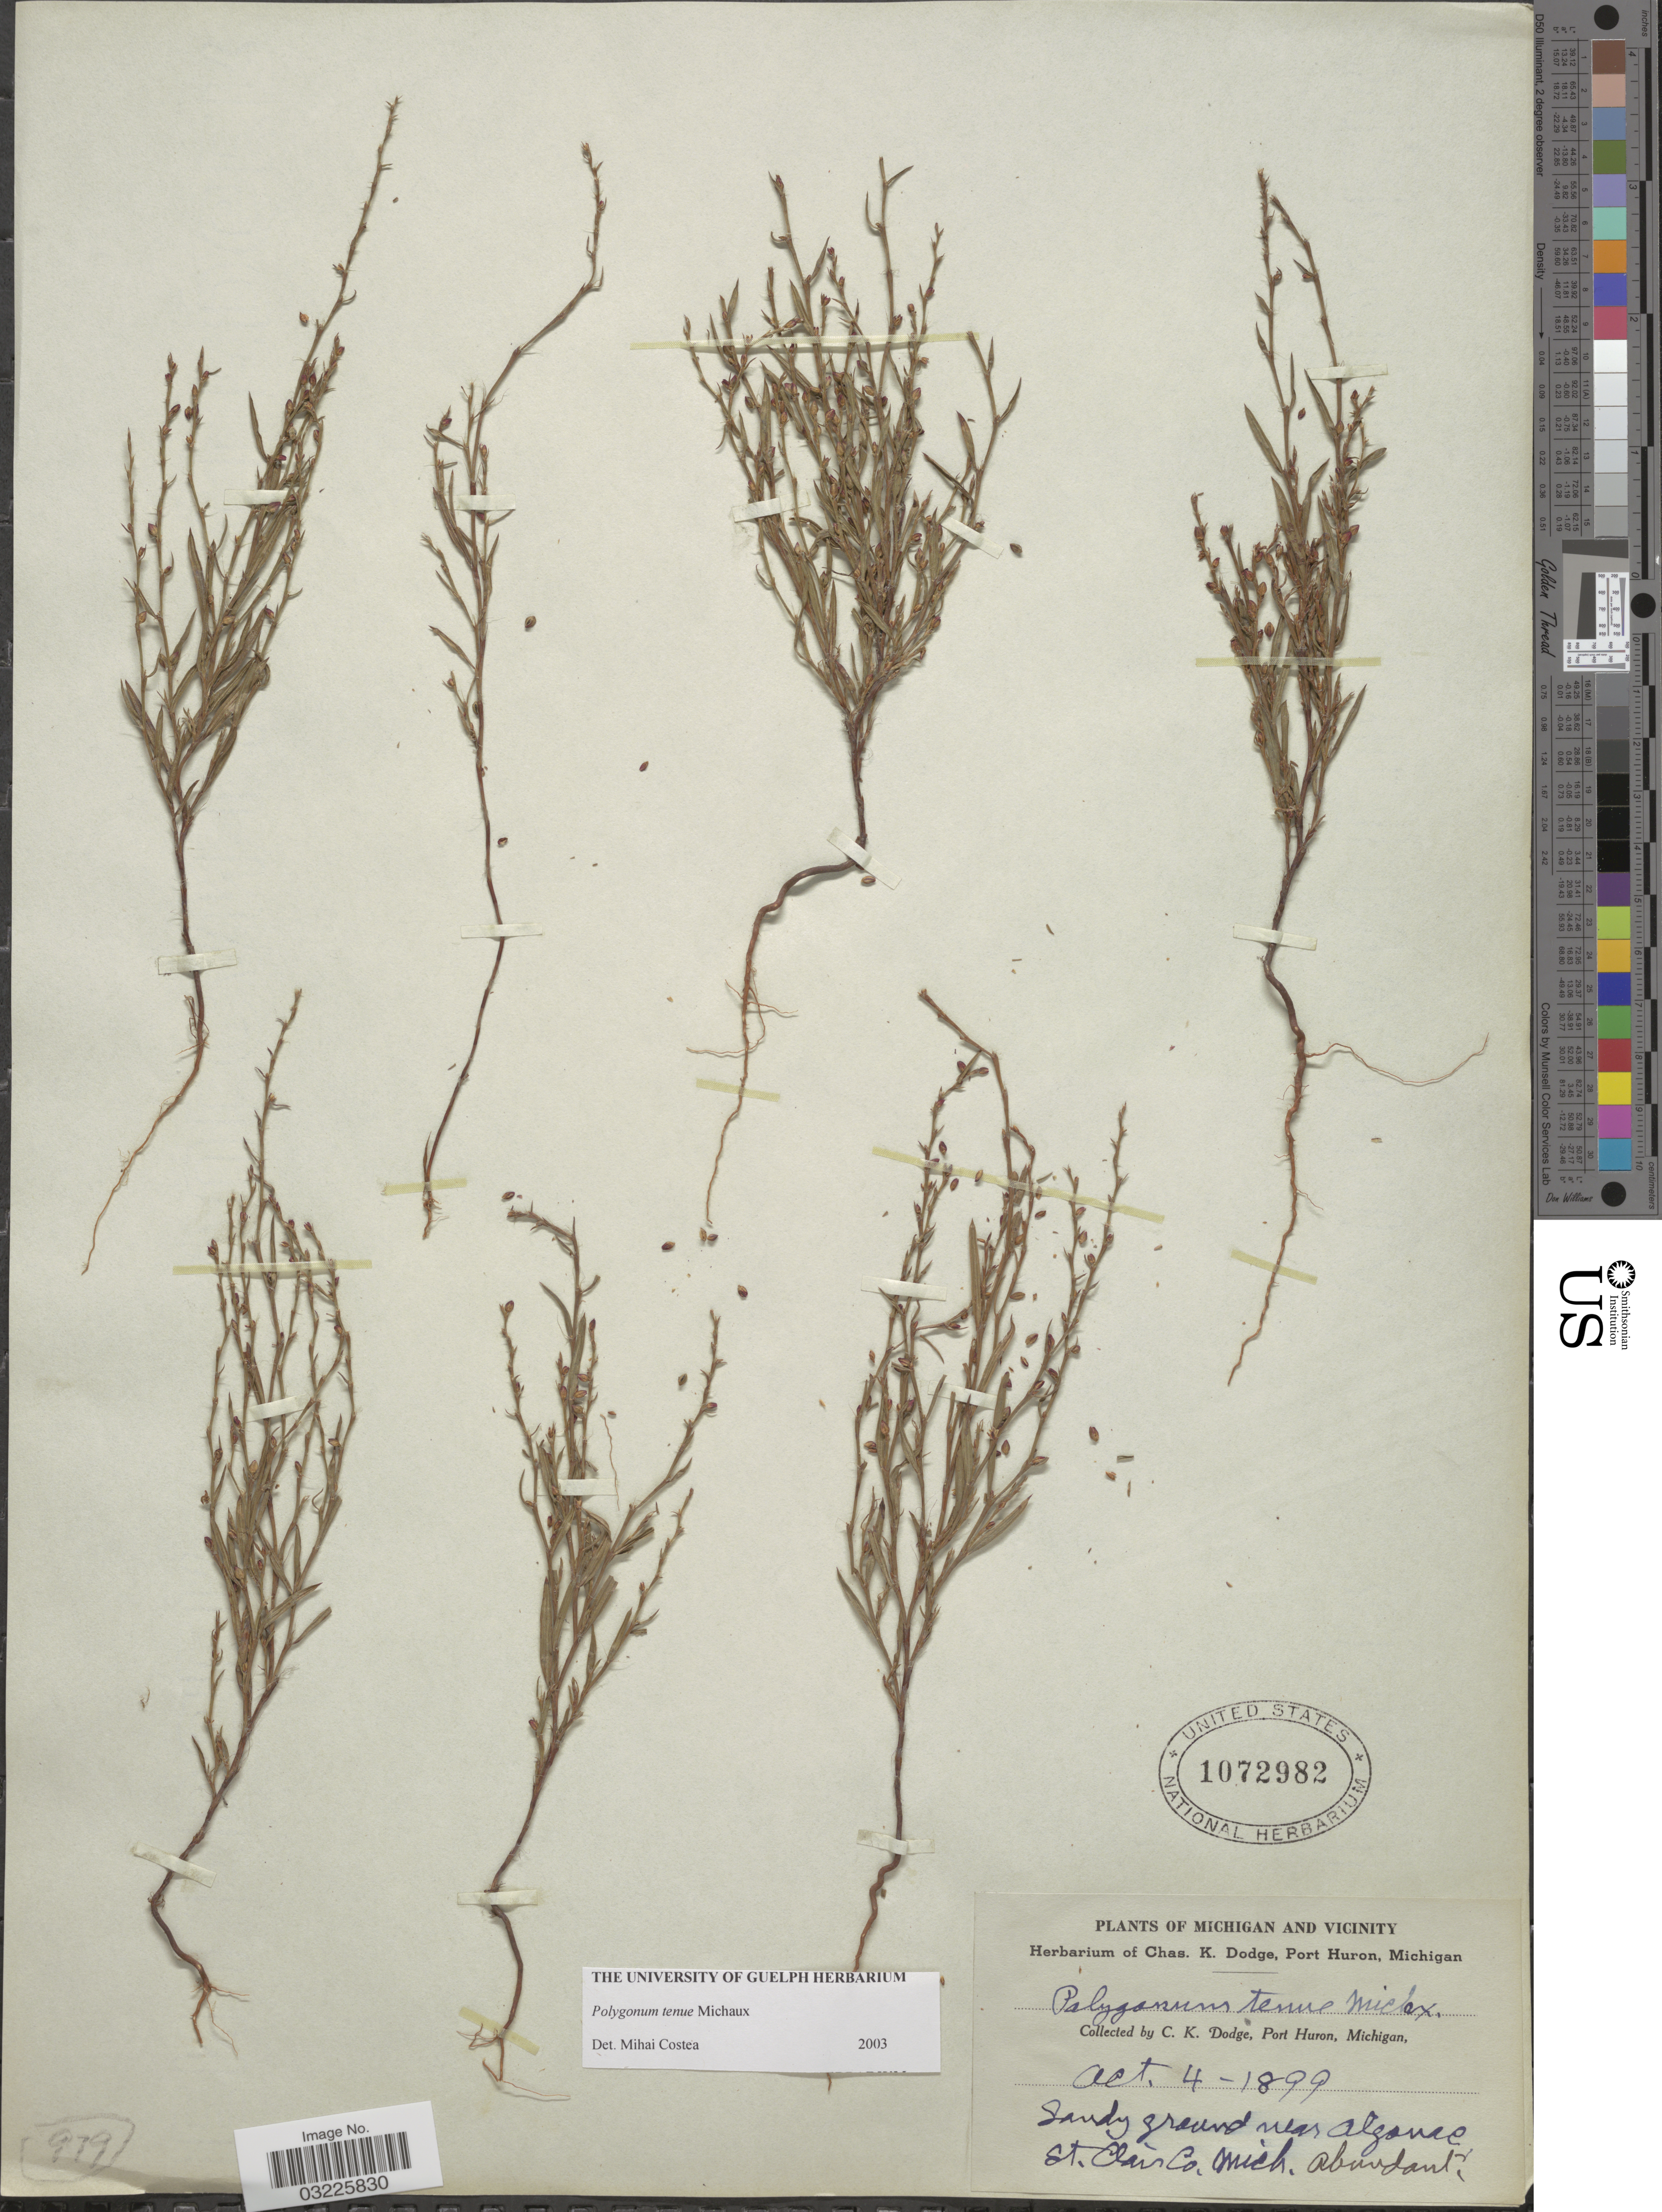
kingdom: Plantae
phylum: Tracheophyta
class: Magnoliopsida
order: Caryophyllales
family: Polygonaceae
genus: Polygonum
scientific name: Polygonum tenue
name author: F. Michx.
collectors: C. K. Dodge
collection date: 1899-10-04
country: United States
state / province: Michigan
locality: Michigan and vicinity. near Alganac, St. Clair Co.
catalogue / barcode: US 1072982